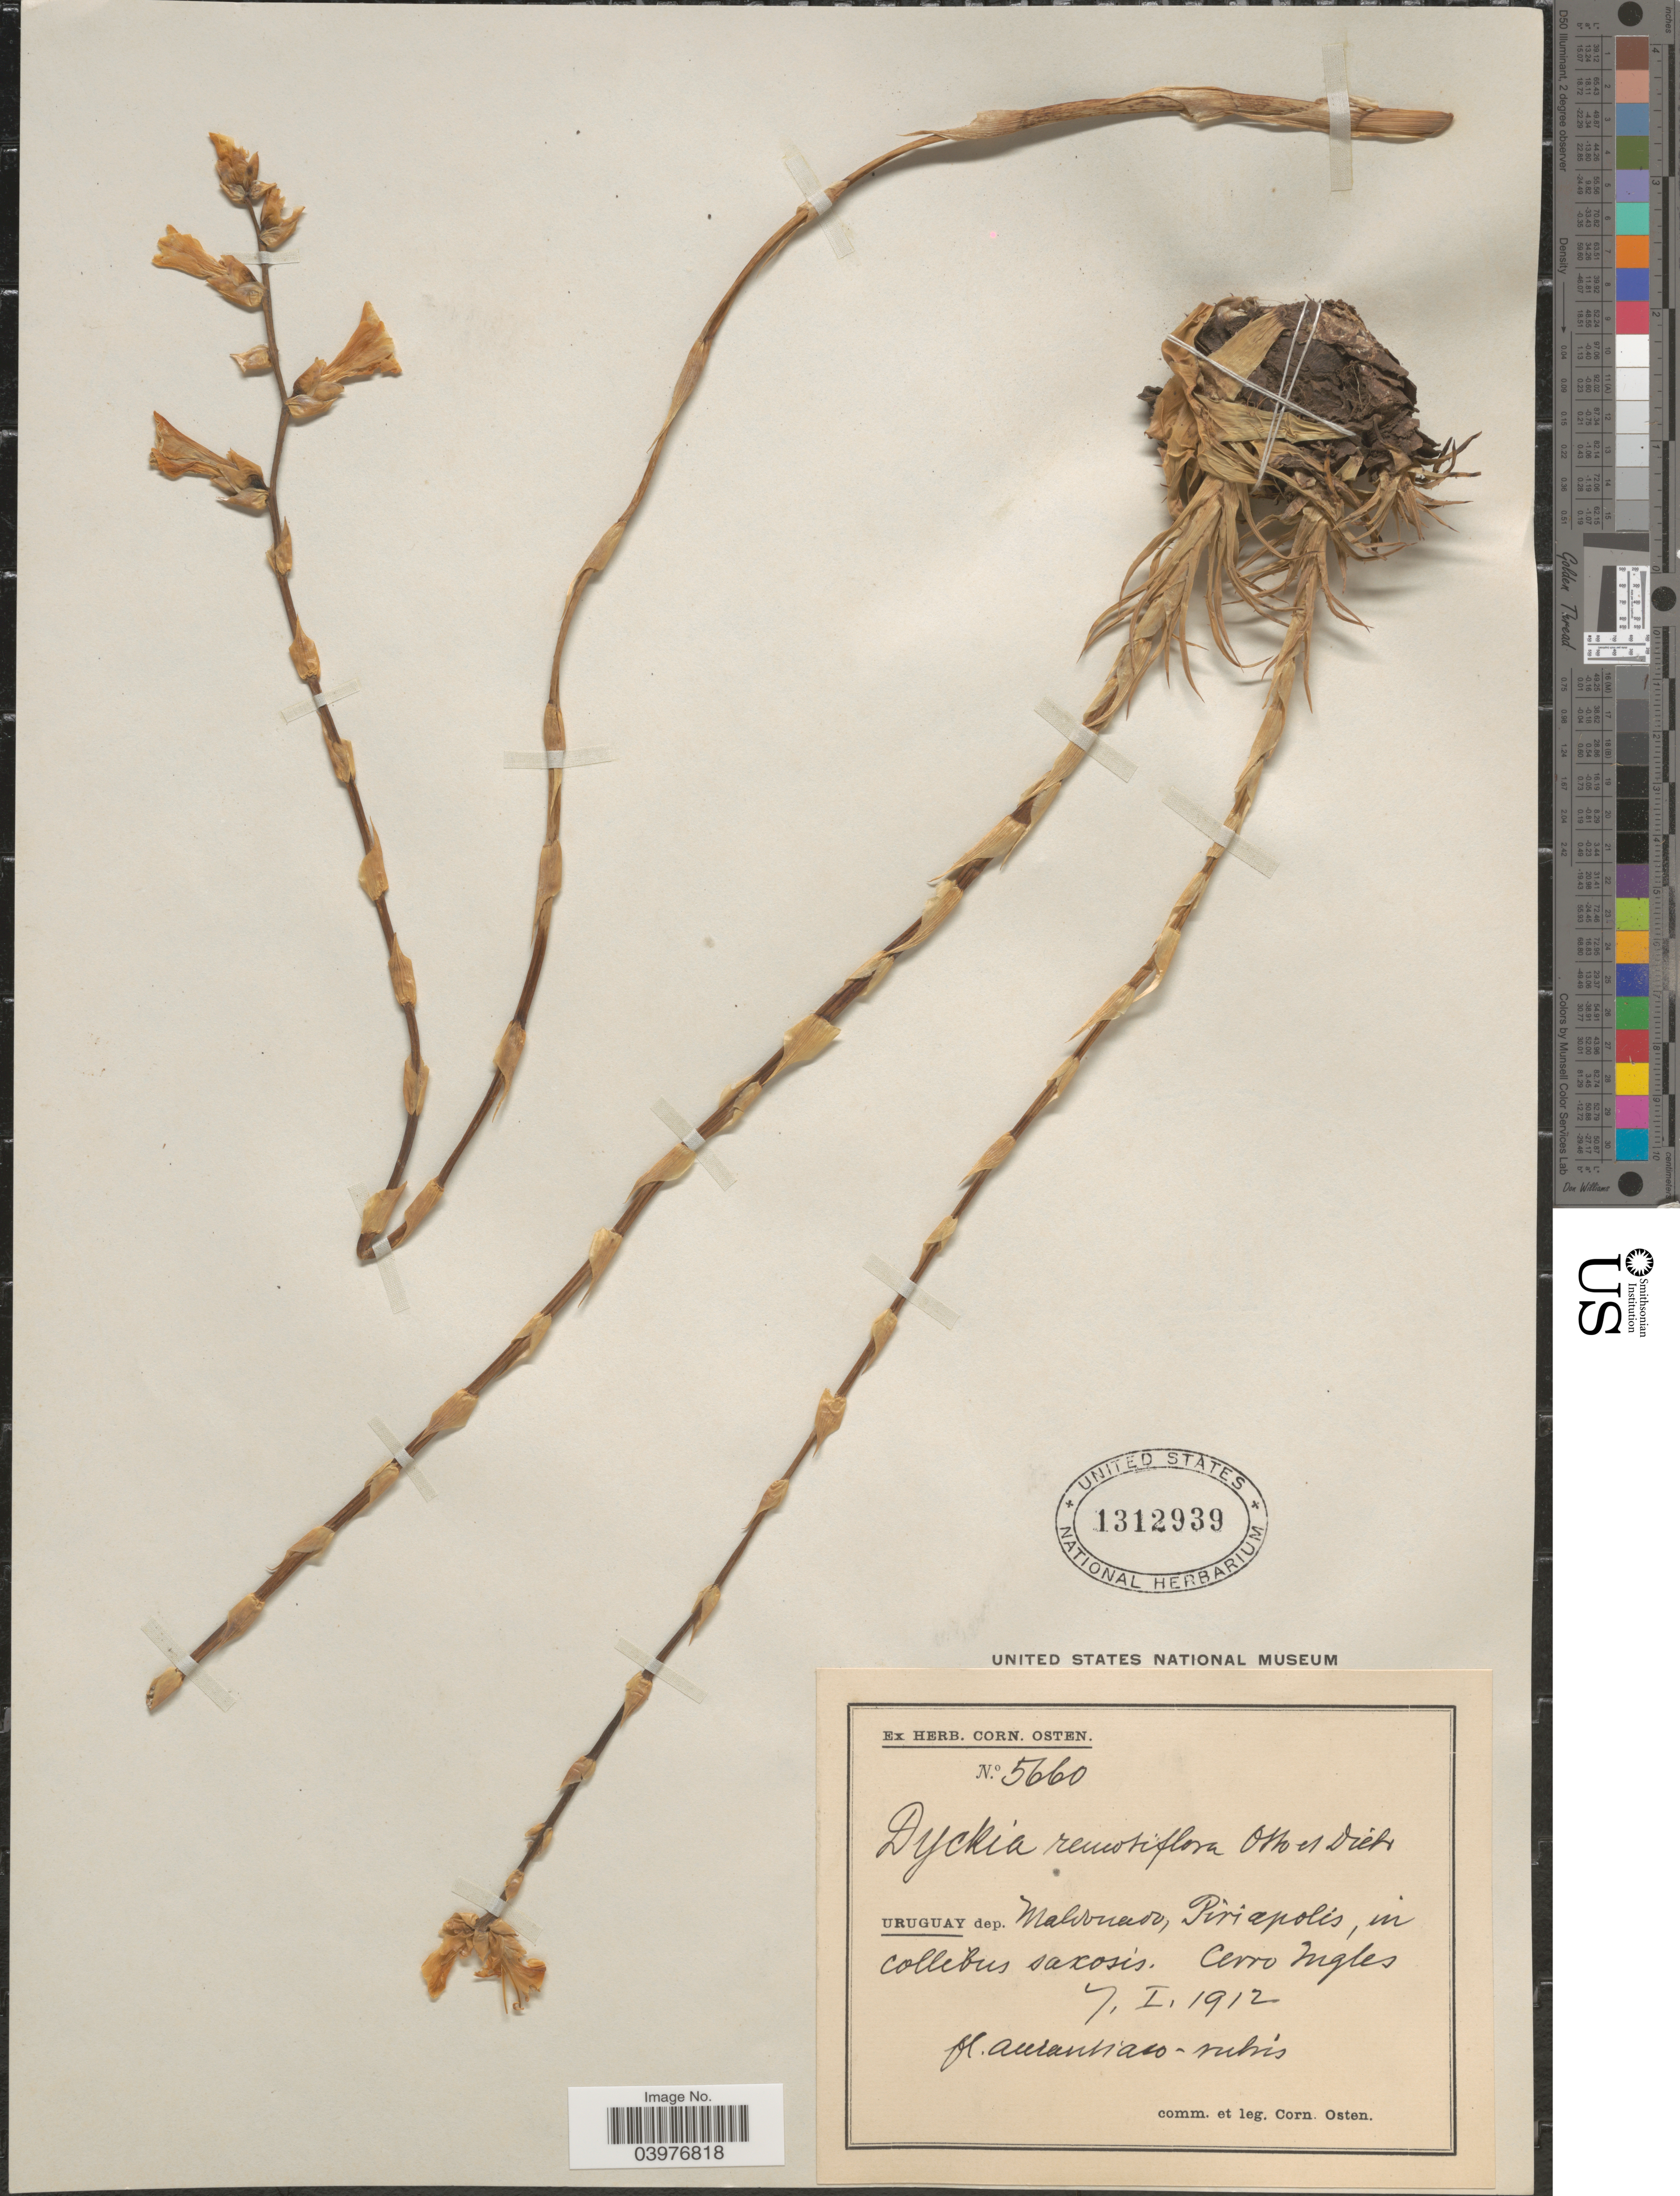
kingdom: Plantae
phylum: Tracheophyta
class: Liliopsida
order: Poales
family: Bromeliaceae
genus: Dyckia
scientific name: Dyckia remotiflora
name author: A. Dietr.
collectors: C. Osten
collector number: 5660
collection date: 1912-01-07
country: Uruguay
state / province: Maldonado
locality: Piriapolis, in collibus saxosis. Cerro Ingles.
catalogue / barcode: US 1312939